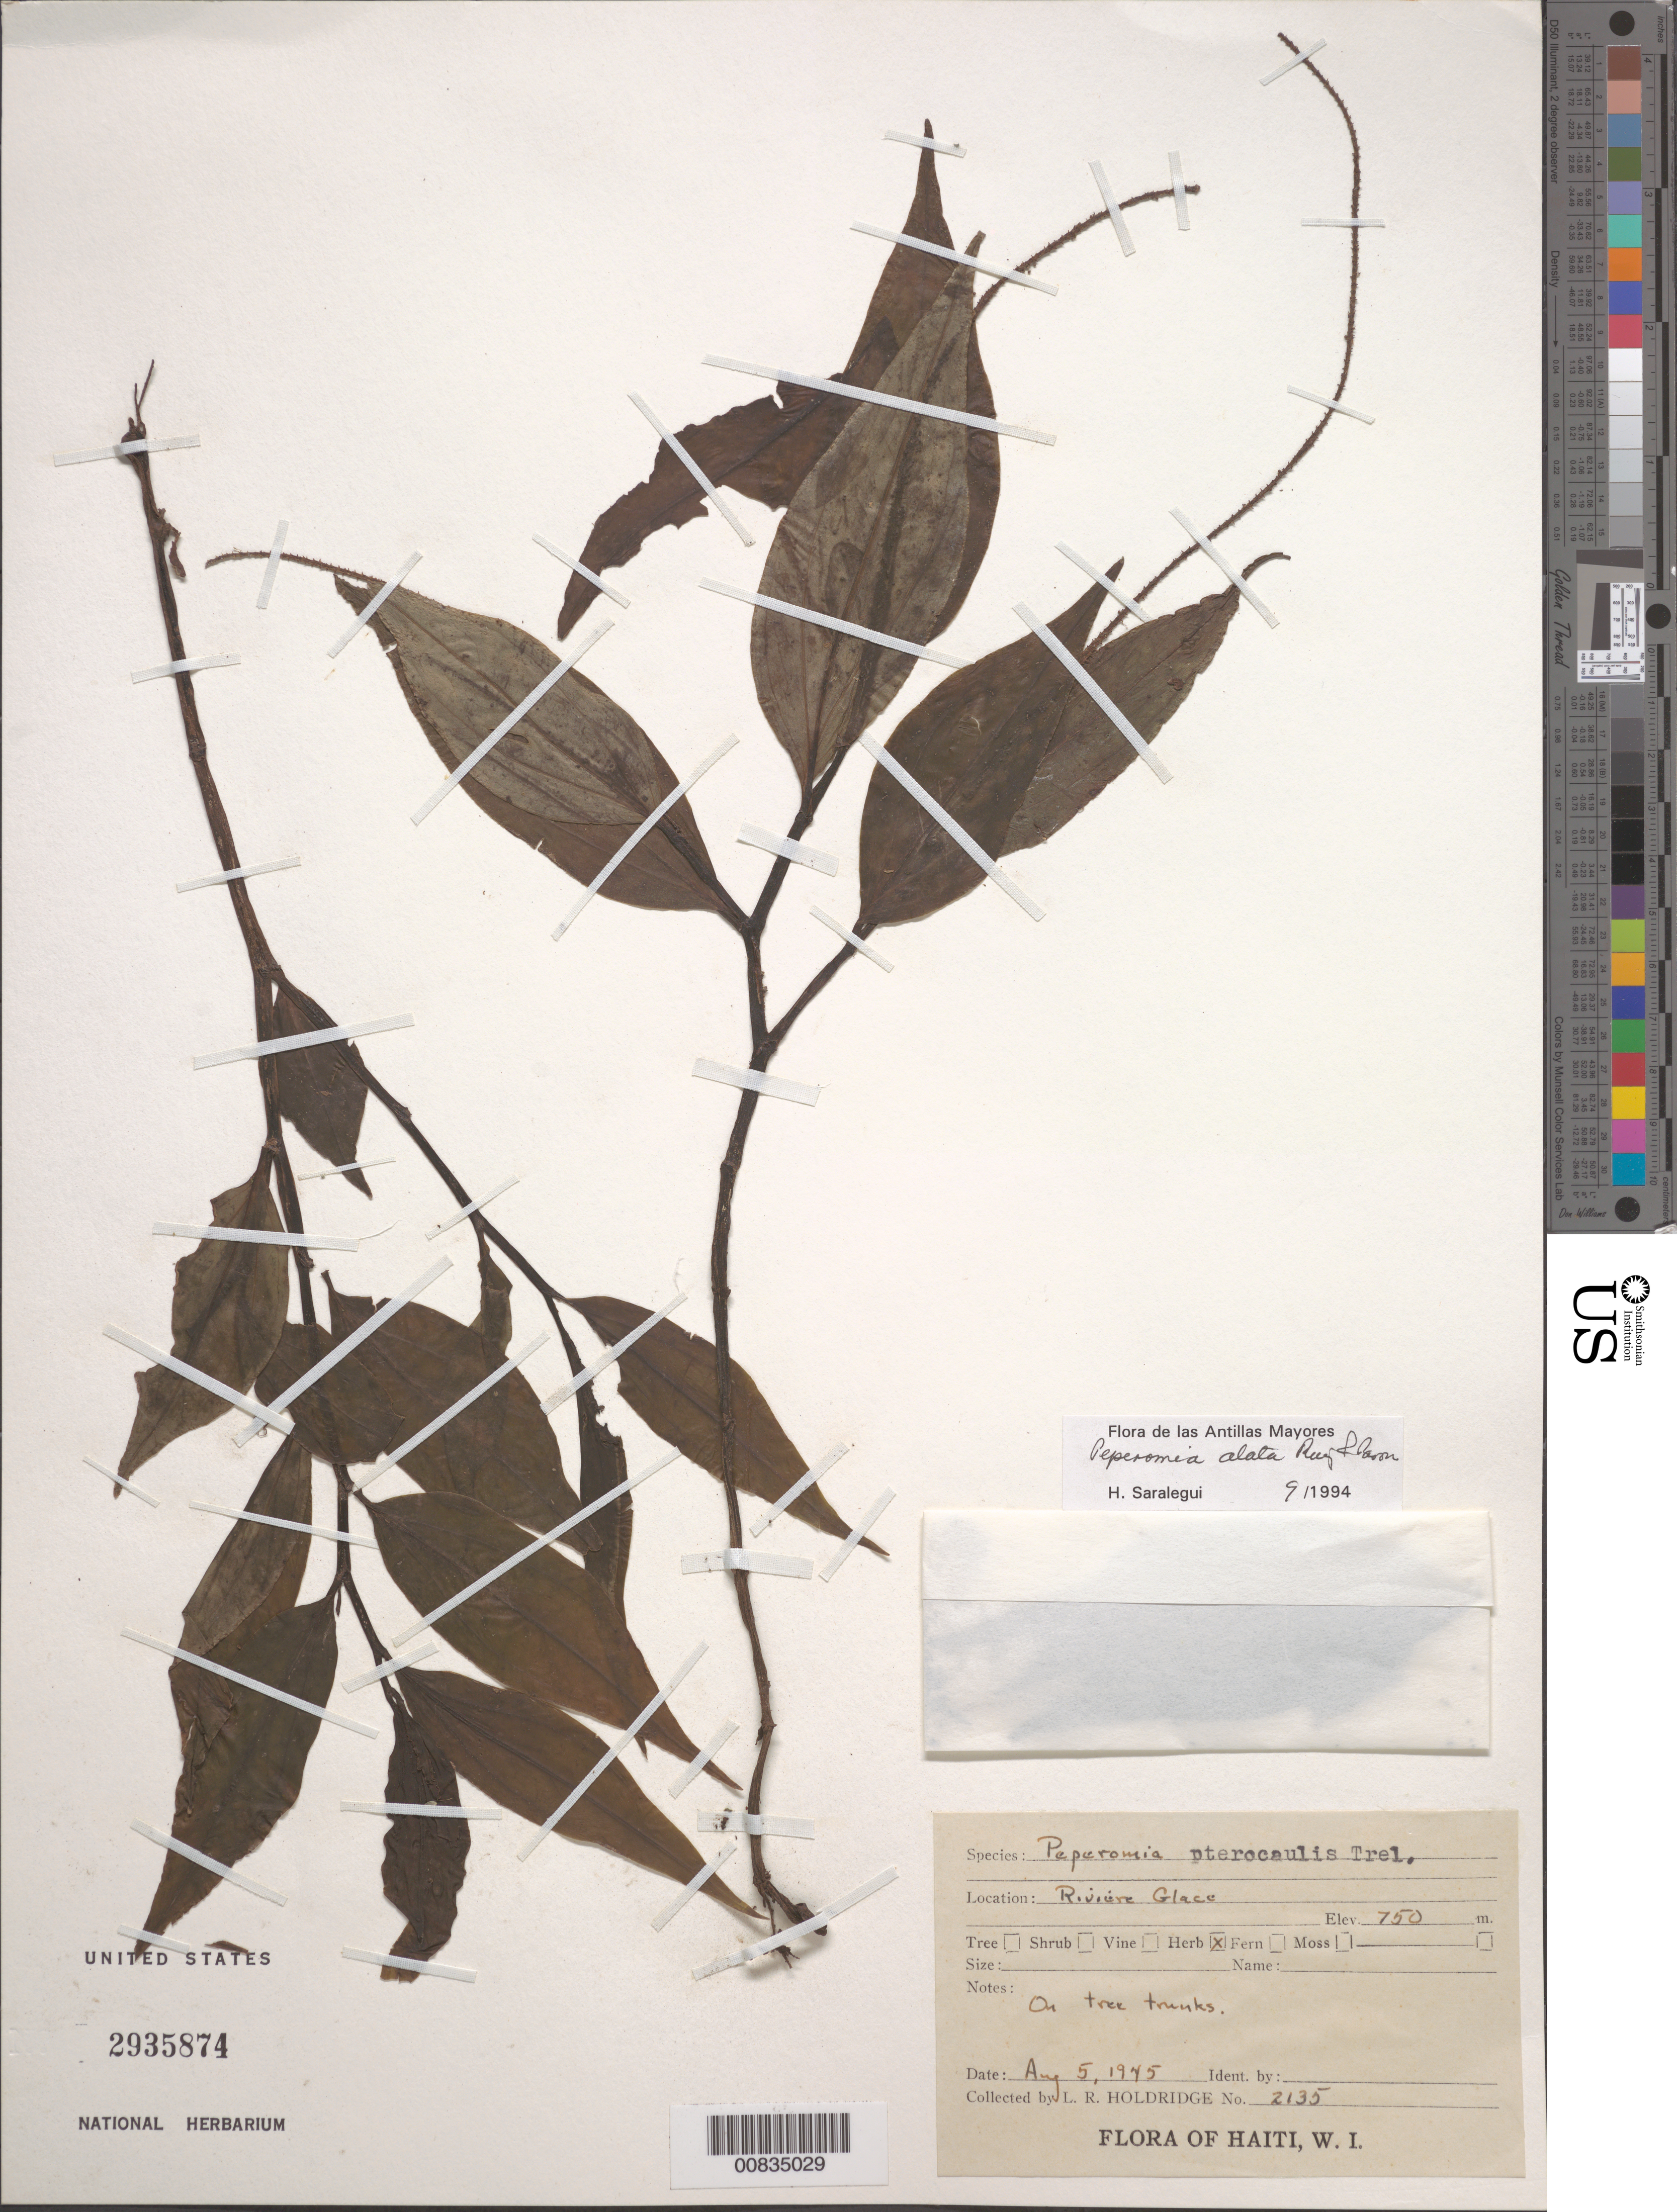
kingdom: Plantae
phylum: Tracheophyta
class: Magnoliopsida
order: Piperales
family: Piperaceae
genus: Peperomia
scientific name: Peperomia alata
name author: Ruiz & Pav.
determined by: Saralegui Boza, H., (HAJB), Jardin Botanico Nacional (Habana)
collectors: L. Holdridge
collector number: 2135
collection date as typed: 05 Aug 1945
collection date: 1945-08-05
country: Haiti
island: Hispaniola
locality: Riviére Glace.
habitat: On tree trunks.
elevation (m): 750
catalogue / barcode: US 2935874